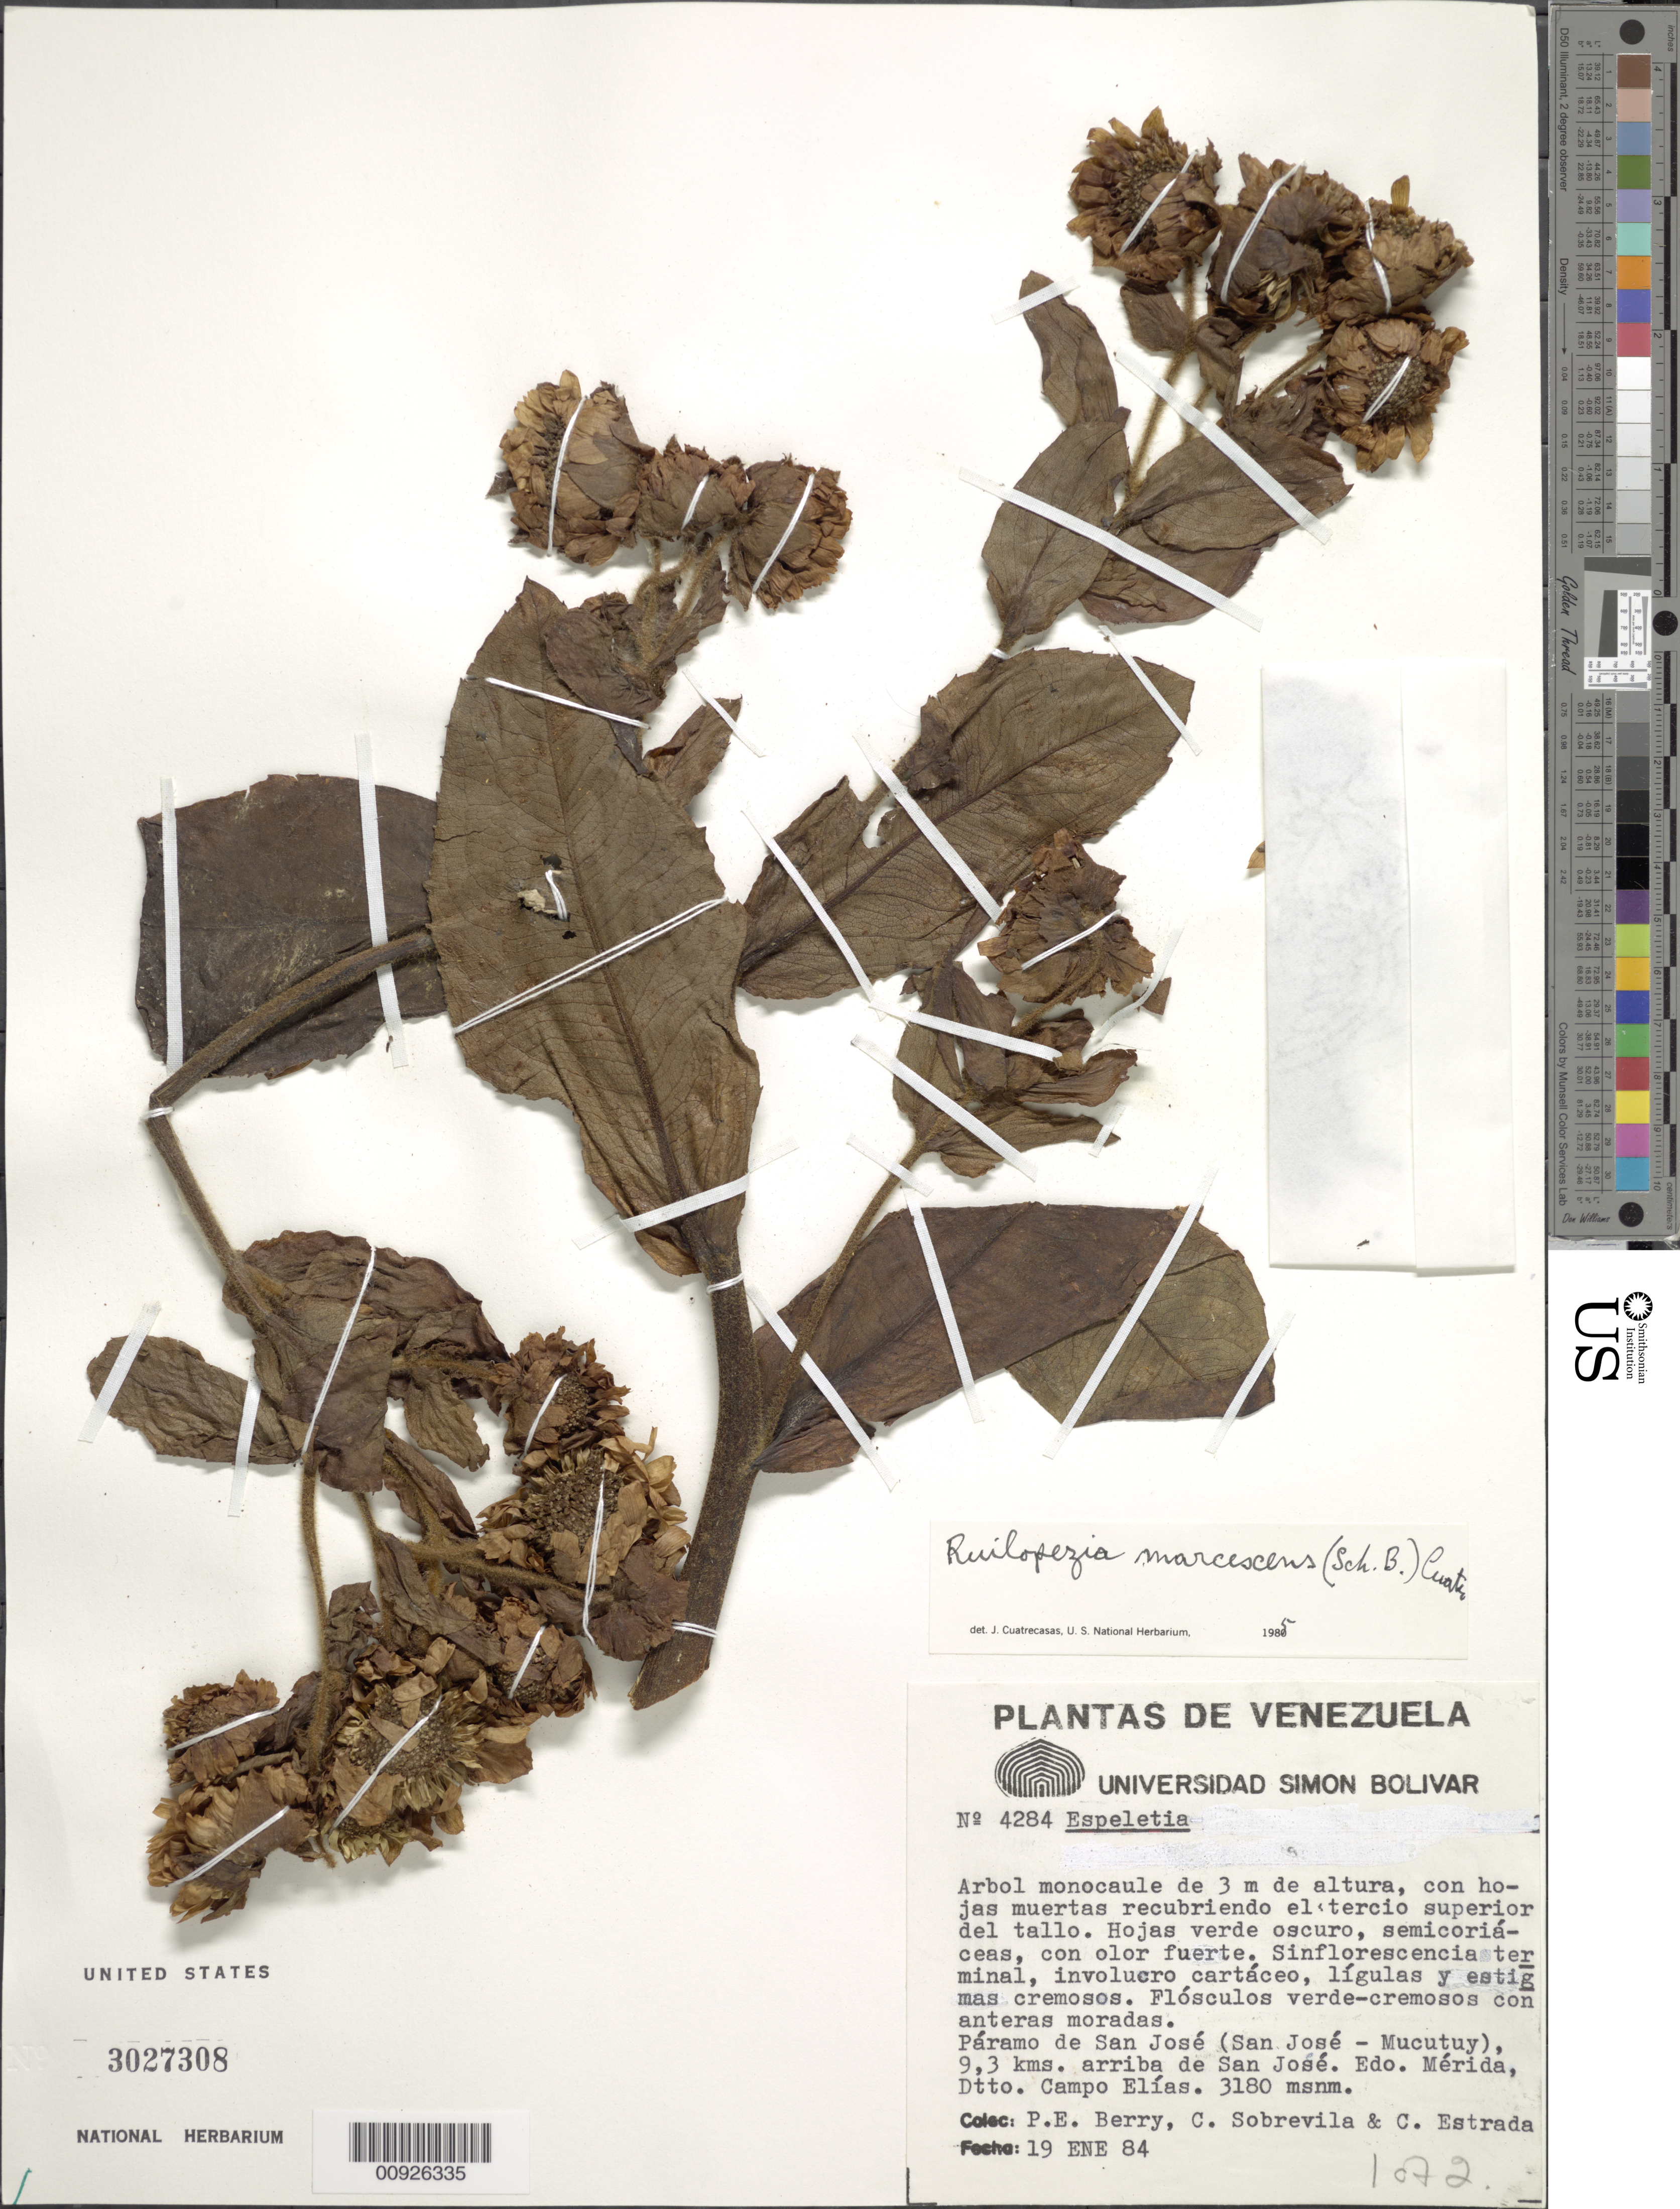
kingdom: Plantae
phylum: Tracheophyta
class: Magnoliopsida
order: Asterales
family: Asteraceae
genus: Ruilopezia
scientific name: Ruilopezia marcescens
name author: (S.F. Blake) Cuatrec.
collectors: P. E. Berry, C. Sobrevila & C. Estrada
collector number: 4284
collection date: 1984-01-19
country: Venezuela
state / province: Mérida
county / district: Campo Elías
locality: Páramo de San José. 9.3 km arriba de San José (San José - Mucutuy). Cerca de la frontera entre Mérida y Bolivar.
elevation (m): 3180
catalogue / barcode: US 3027308